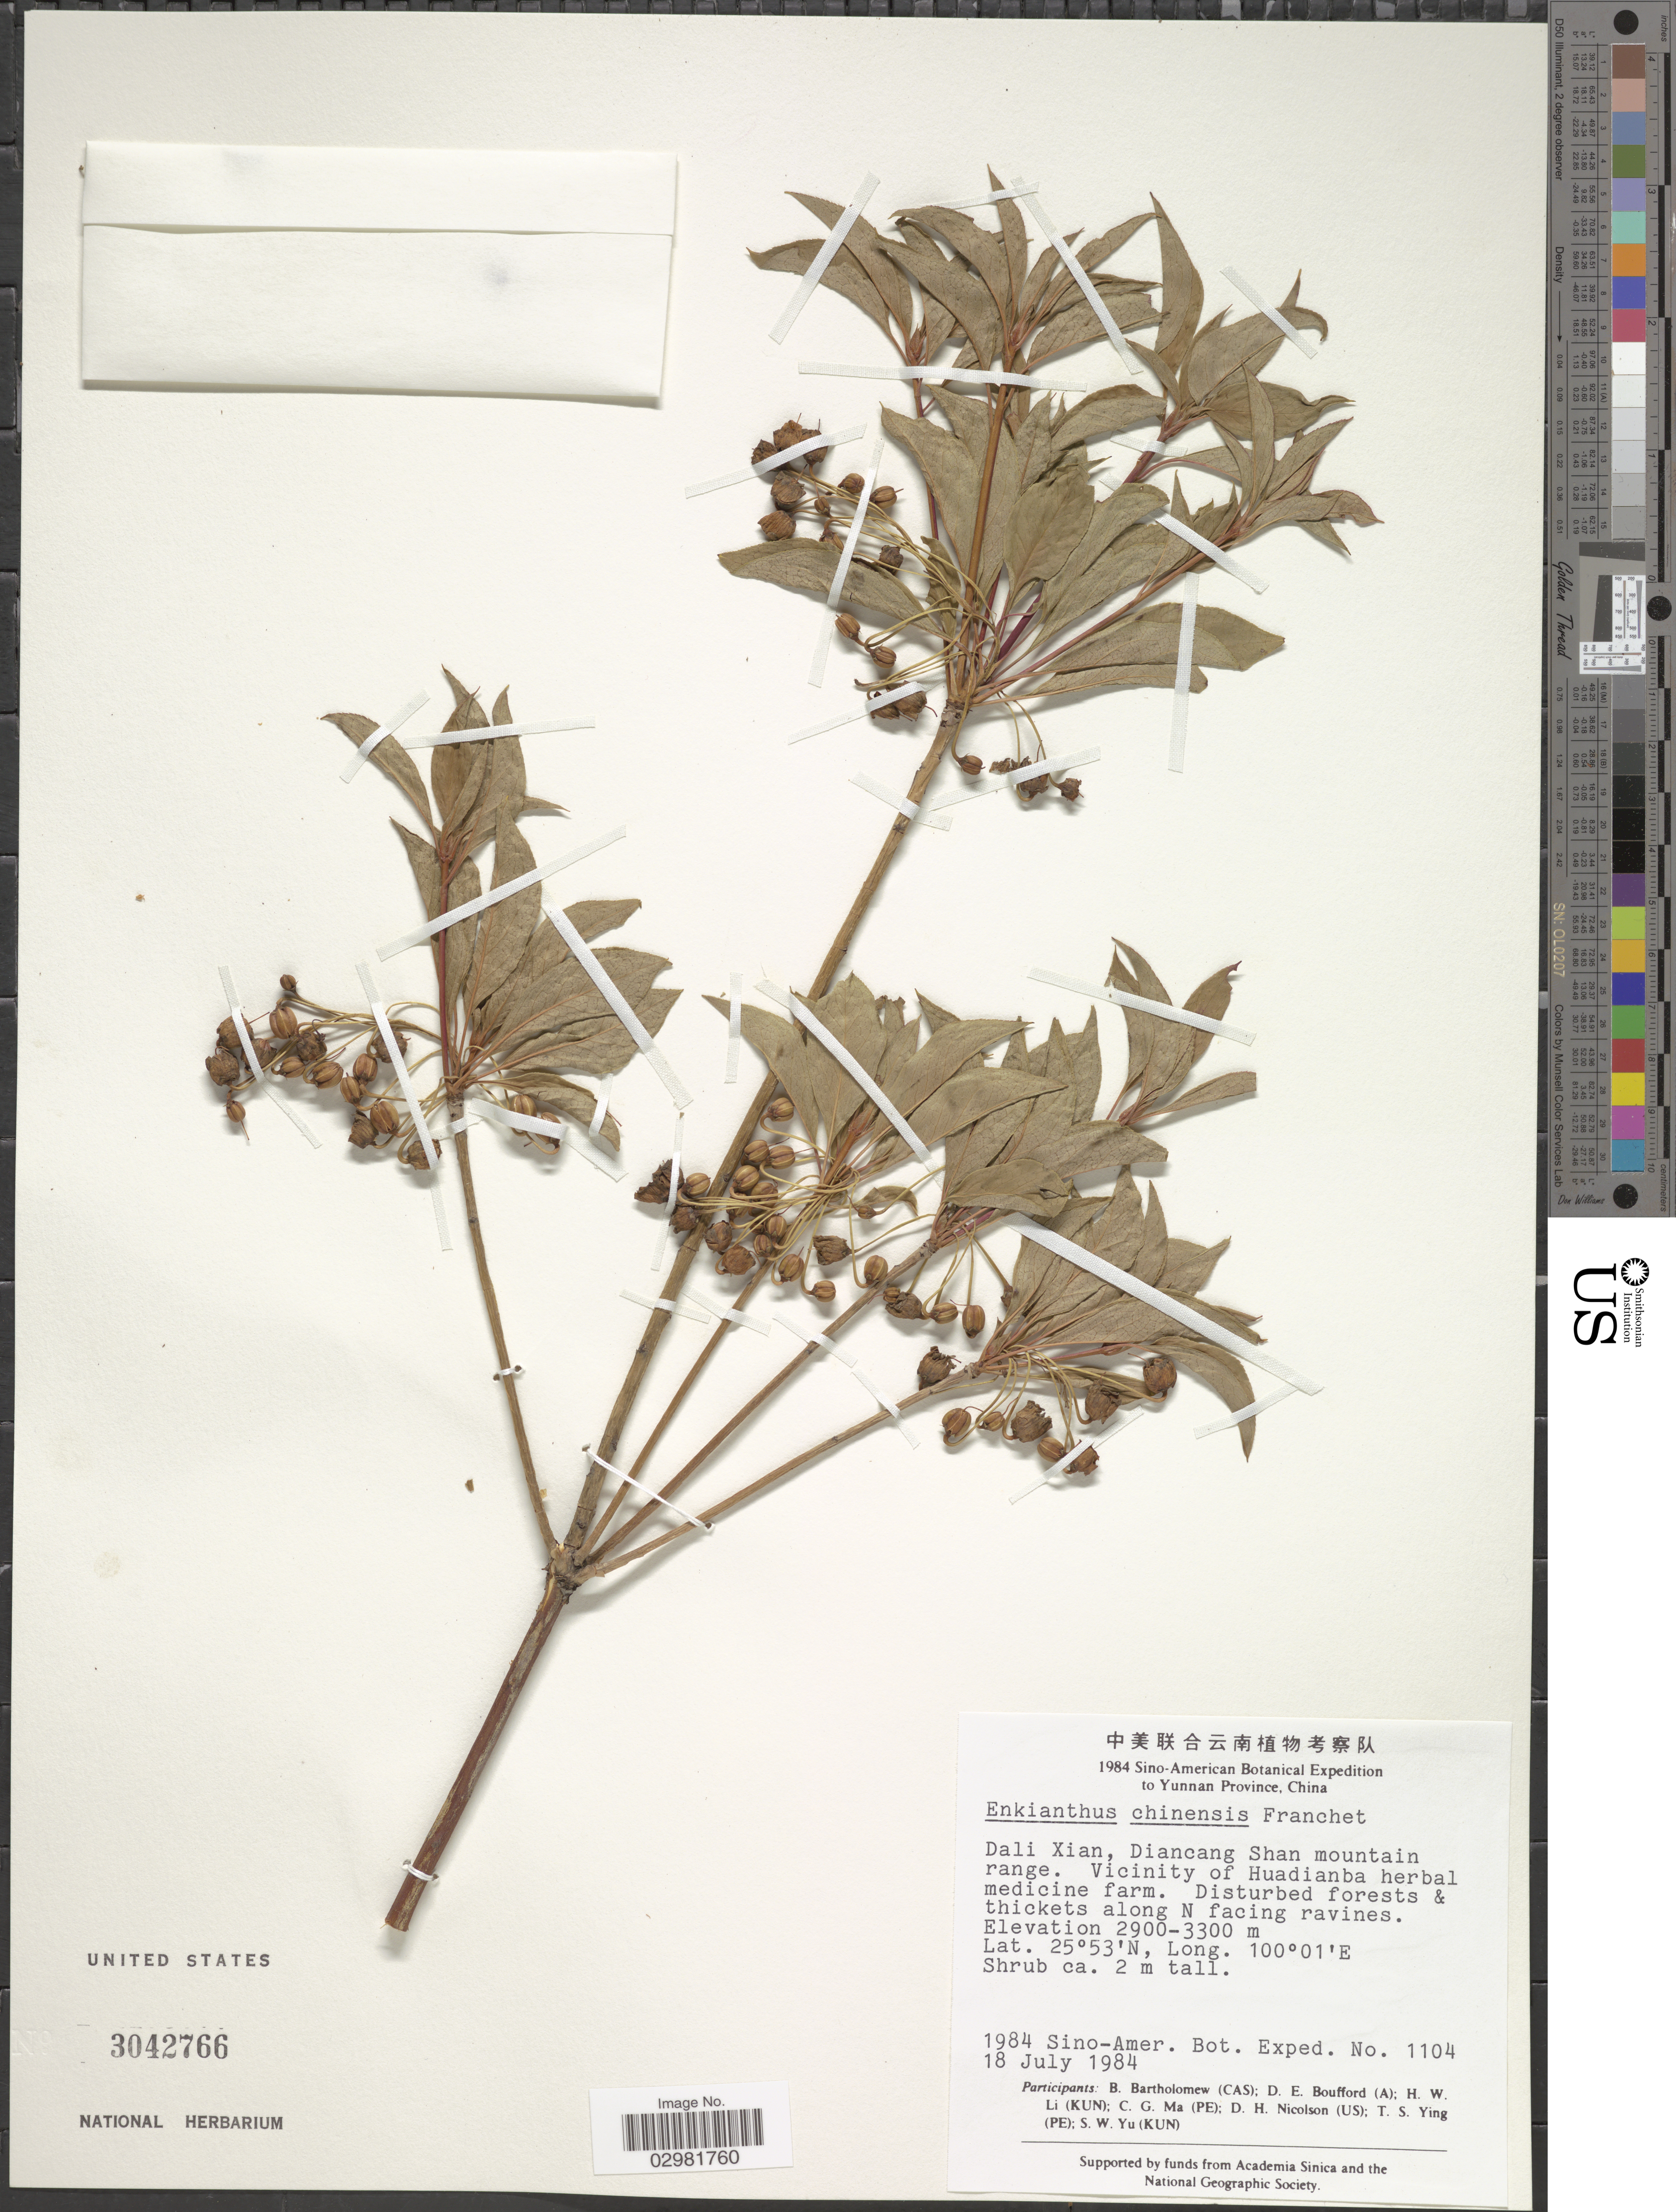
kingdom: Plantae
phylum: Tracheophyta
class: Magnoliopsida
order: Ericales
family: Ericaceae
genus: Enkianthus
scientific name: Enkianthus chinensis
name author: Franch.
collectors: Sino-Amer. Bot. Exped. 1984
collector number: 1104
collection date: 1984-07-18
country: China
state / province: Yunnan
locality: Dali Xian, Diancang Shan mountain range. Vicinity of Huadianba herbal medicine farm.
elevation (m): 2900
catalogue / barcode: US 3042766